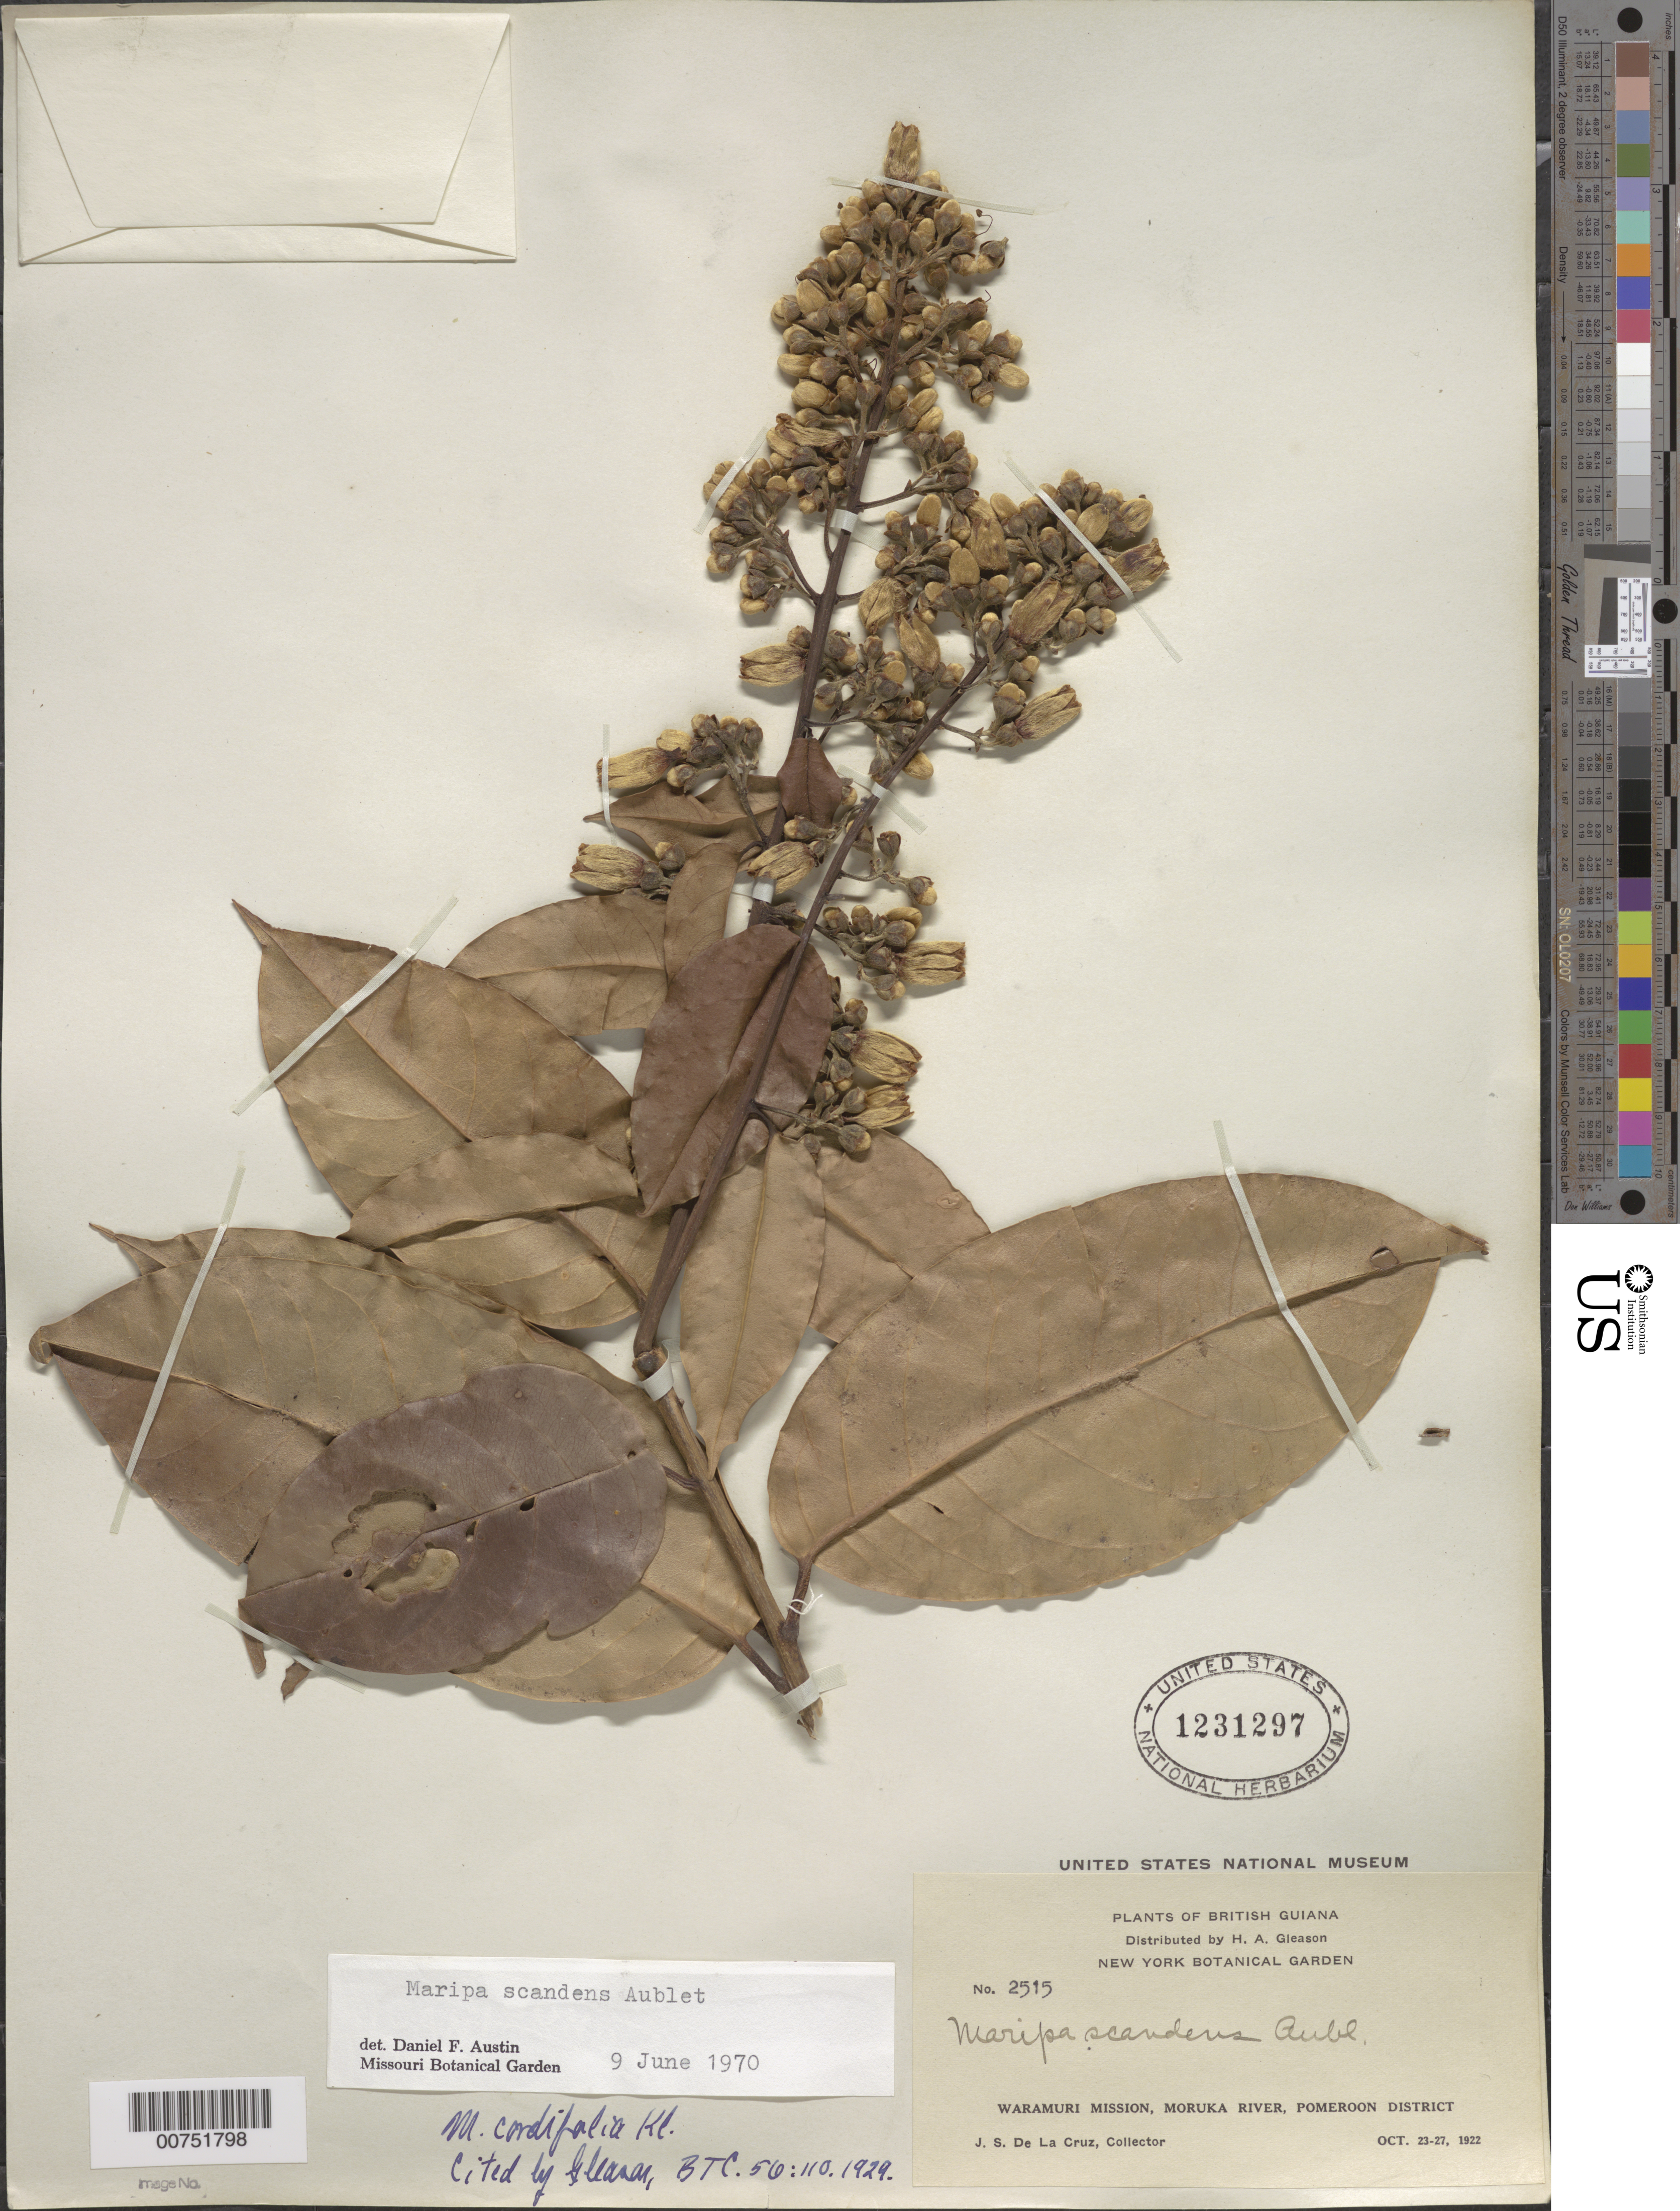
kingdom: Plantae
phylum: Tracheophyta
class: Magnoliopsida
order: Solanales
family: Convolvulaceae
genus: Maripa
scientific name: Maripa scandens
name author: Aubl.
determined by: Austin, D. F.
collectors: J. S. de la Cruz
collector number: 2515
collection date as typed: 23-Oct-22 to 27-Oct-22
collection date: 1922-10-23/1922-10-27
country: Guyana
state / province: Pomeroon-Supenaam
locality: Waramuri Mission, Moruka R., Pomeroon Dist.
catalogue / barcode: US 1231297